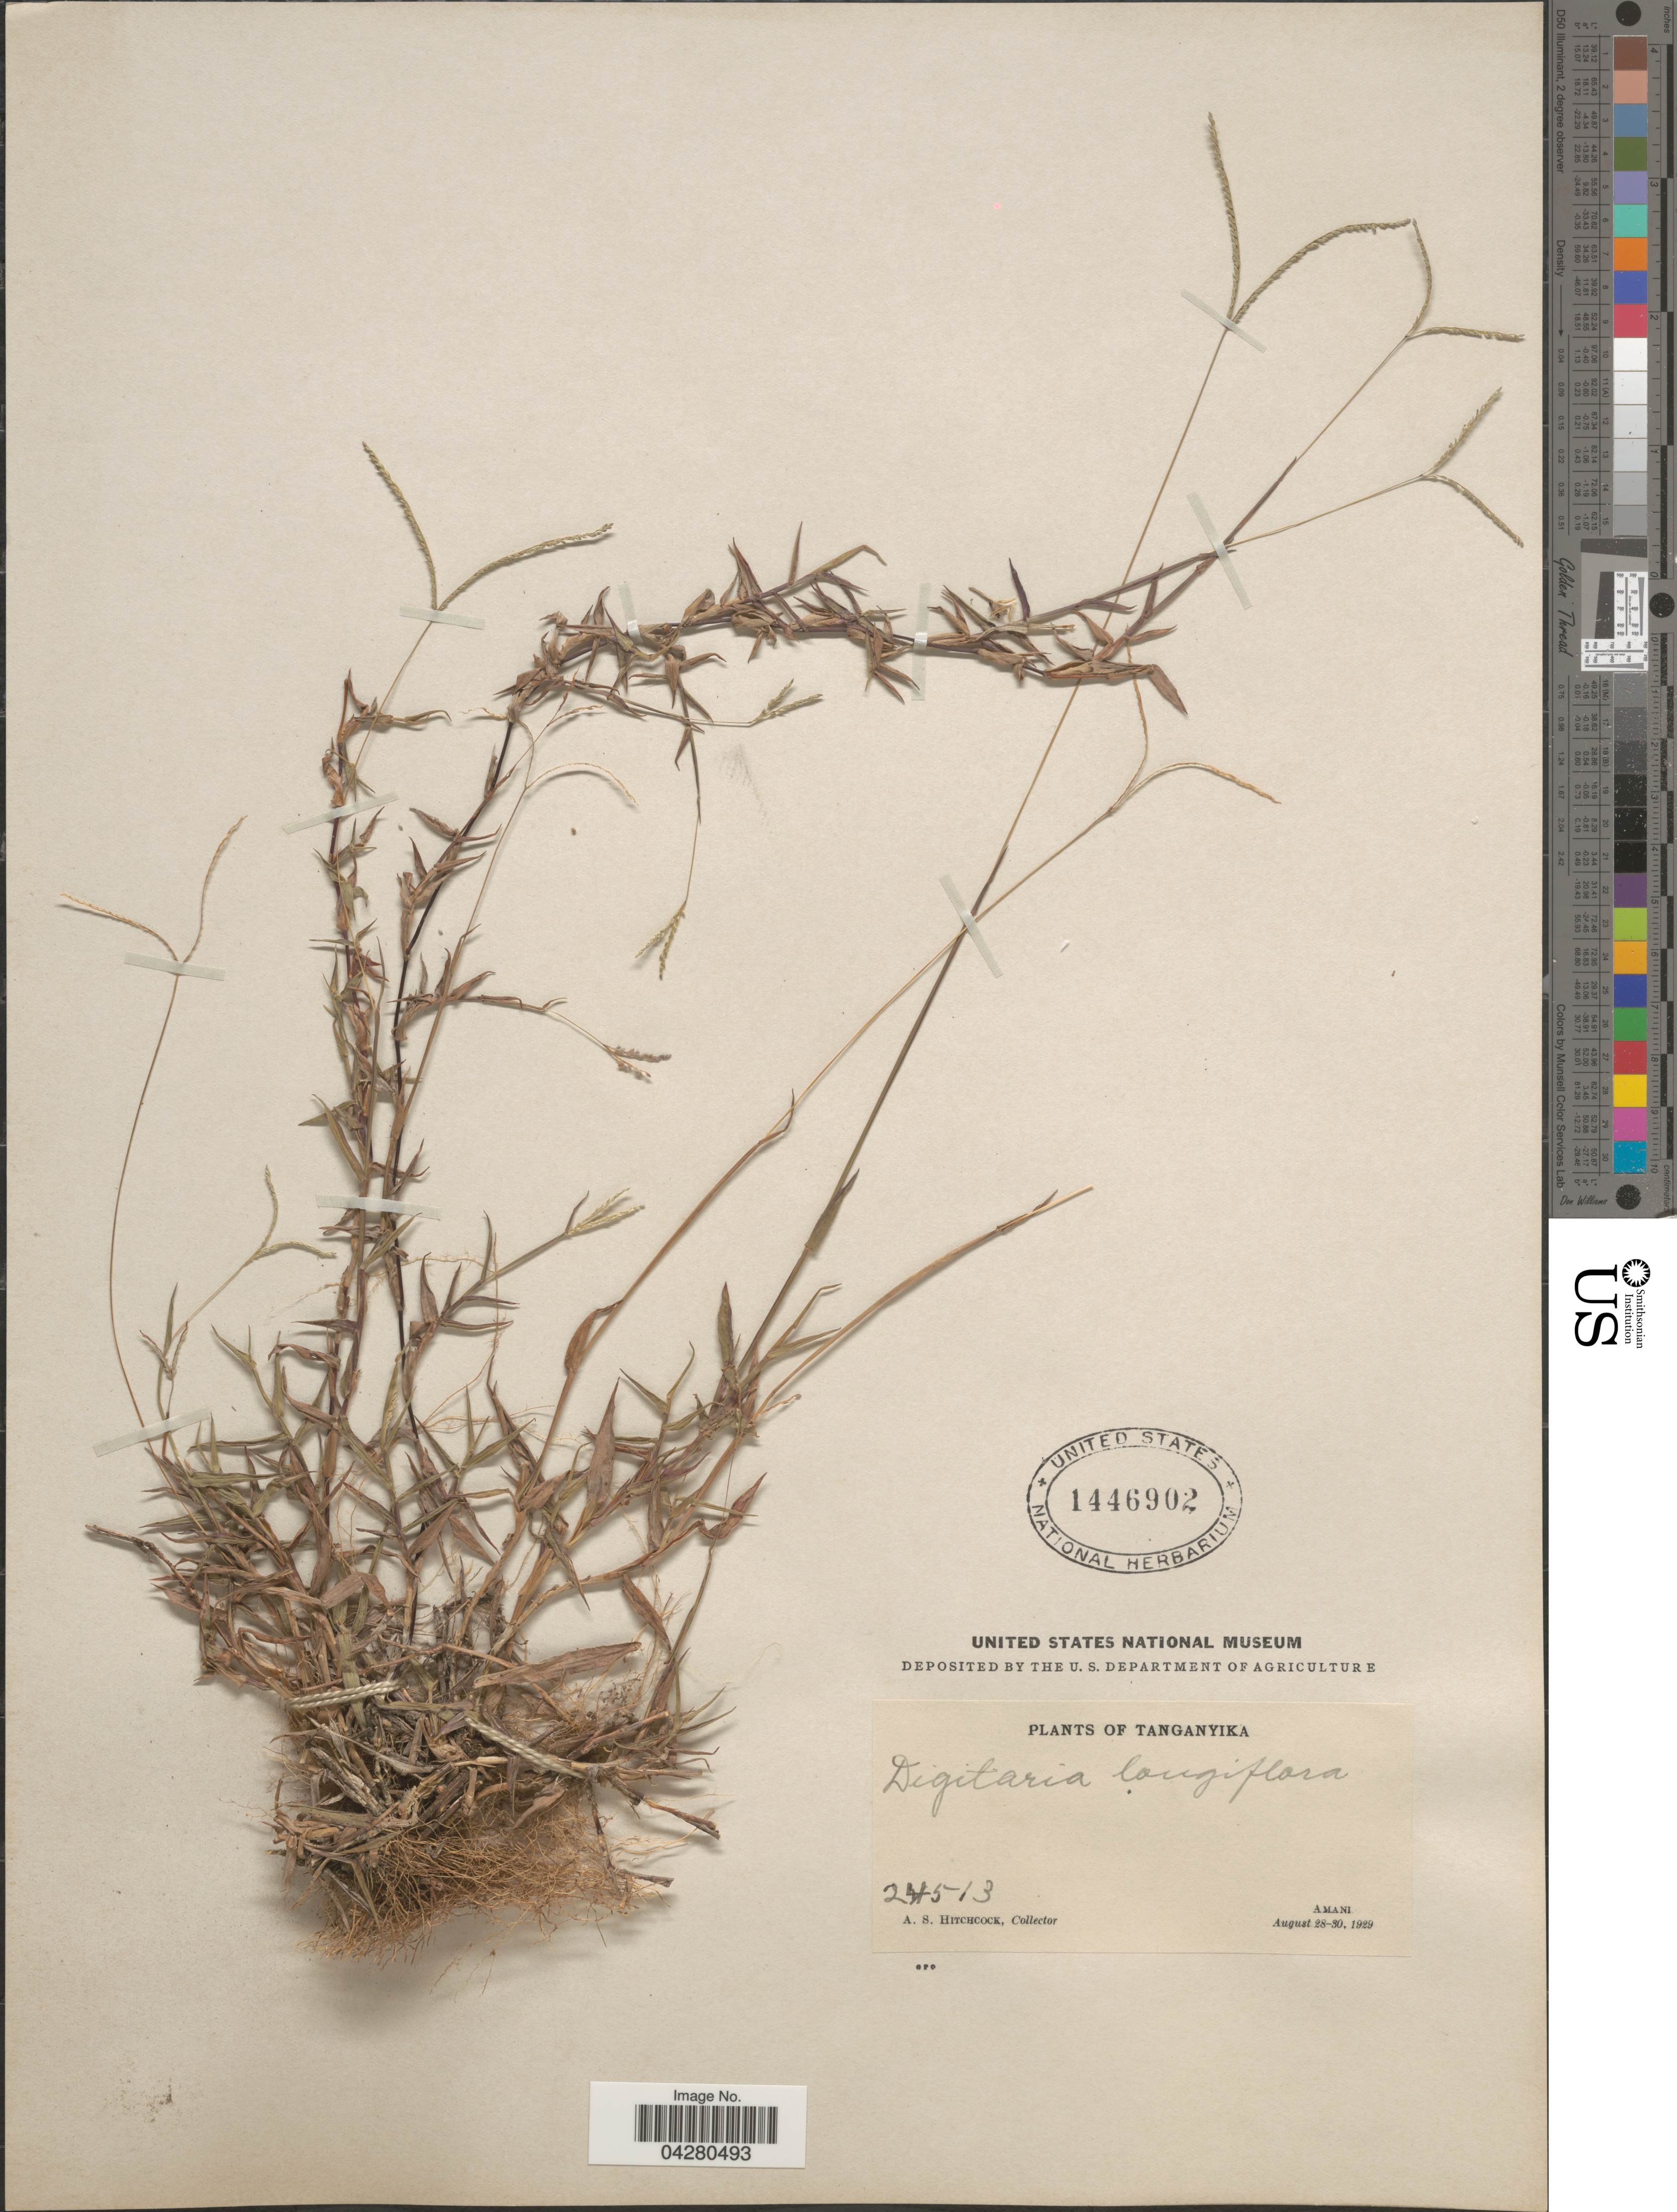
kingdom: Plantae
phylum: Tracheophyta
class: Liliopsida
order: Poales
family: Poaceae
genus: Digitaria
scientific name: Digitaria longiflora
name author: (Retz.) Pers.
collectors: A. S. Hitchcock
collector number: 24513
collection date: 1929-08-28/1929-08-30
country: Tanzania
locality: Tanganyika. Amani.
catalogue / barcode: US 1446902